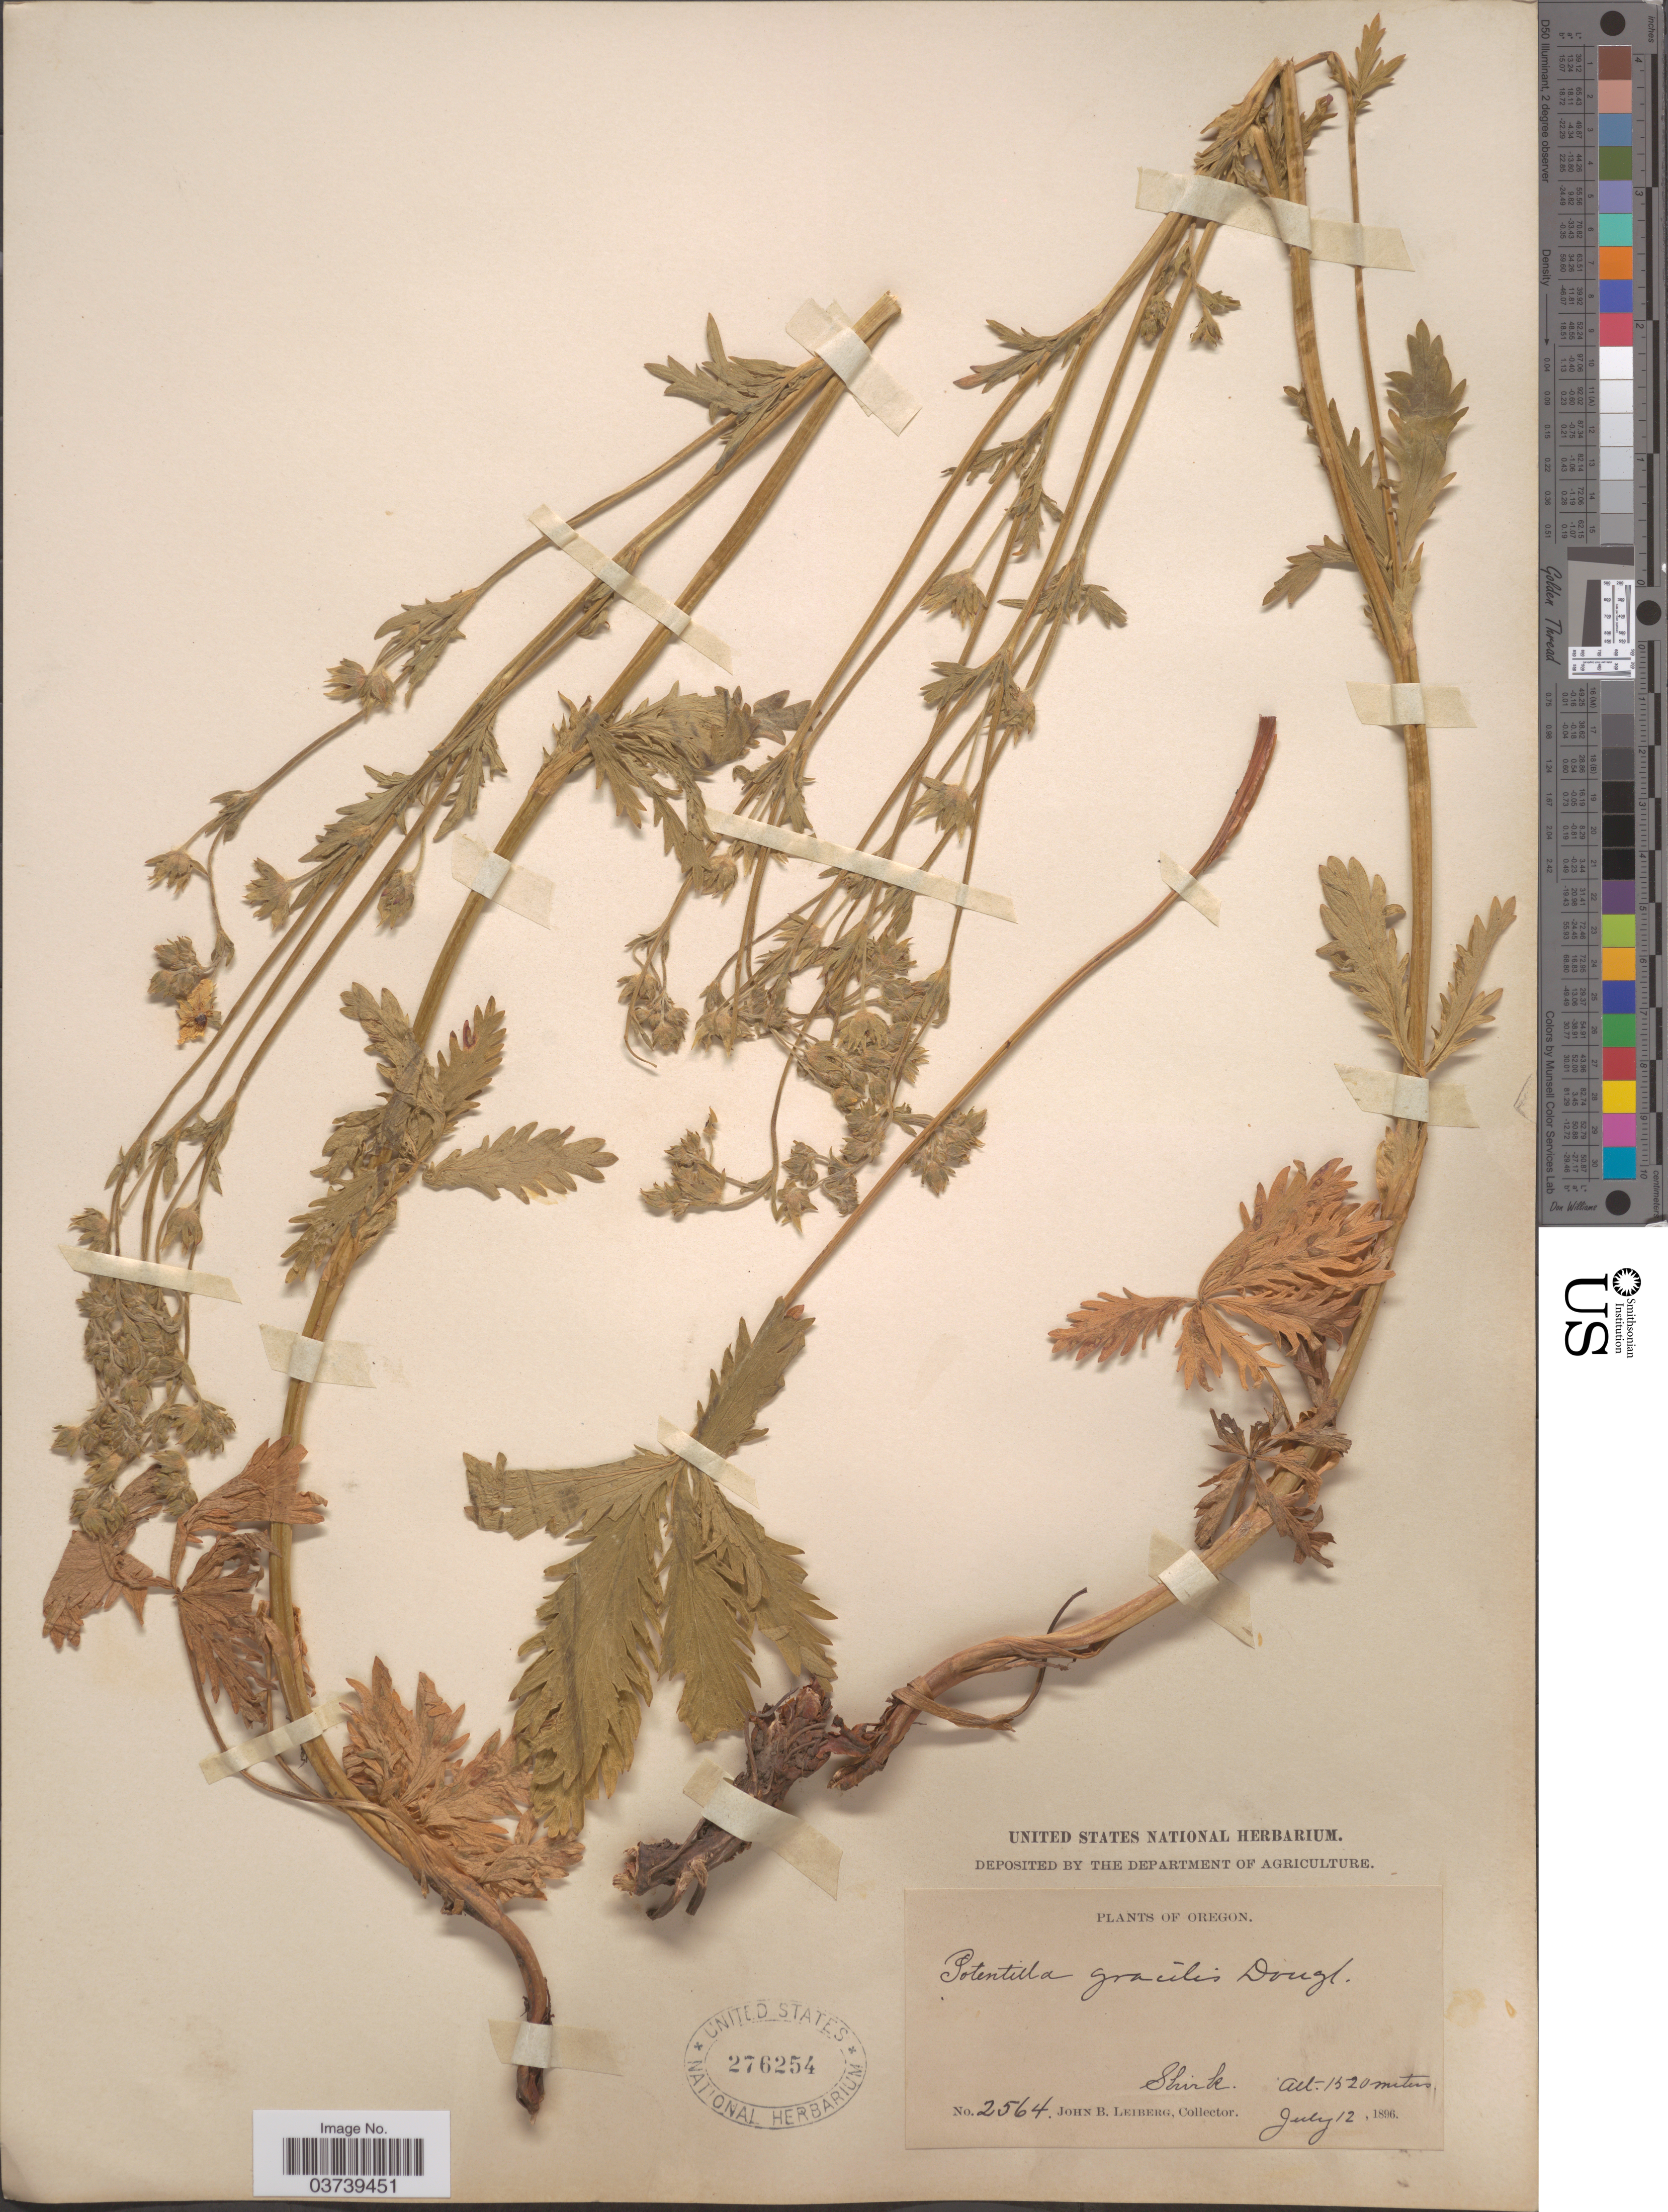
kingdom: Plantae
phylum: Tracheophyta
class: Magnoliopsida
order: Rosales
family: Rosaceae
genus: Potentilla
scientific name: Potentilla gracilis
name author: Douglas ex Hook.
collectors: J. B. Leiberg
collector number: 2564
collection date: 1896-07-12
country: United States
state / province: Oregon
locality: Shirk.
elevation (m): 1520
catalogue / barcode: US 276254